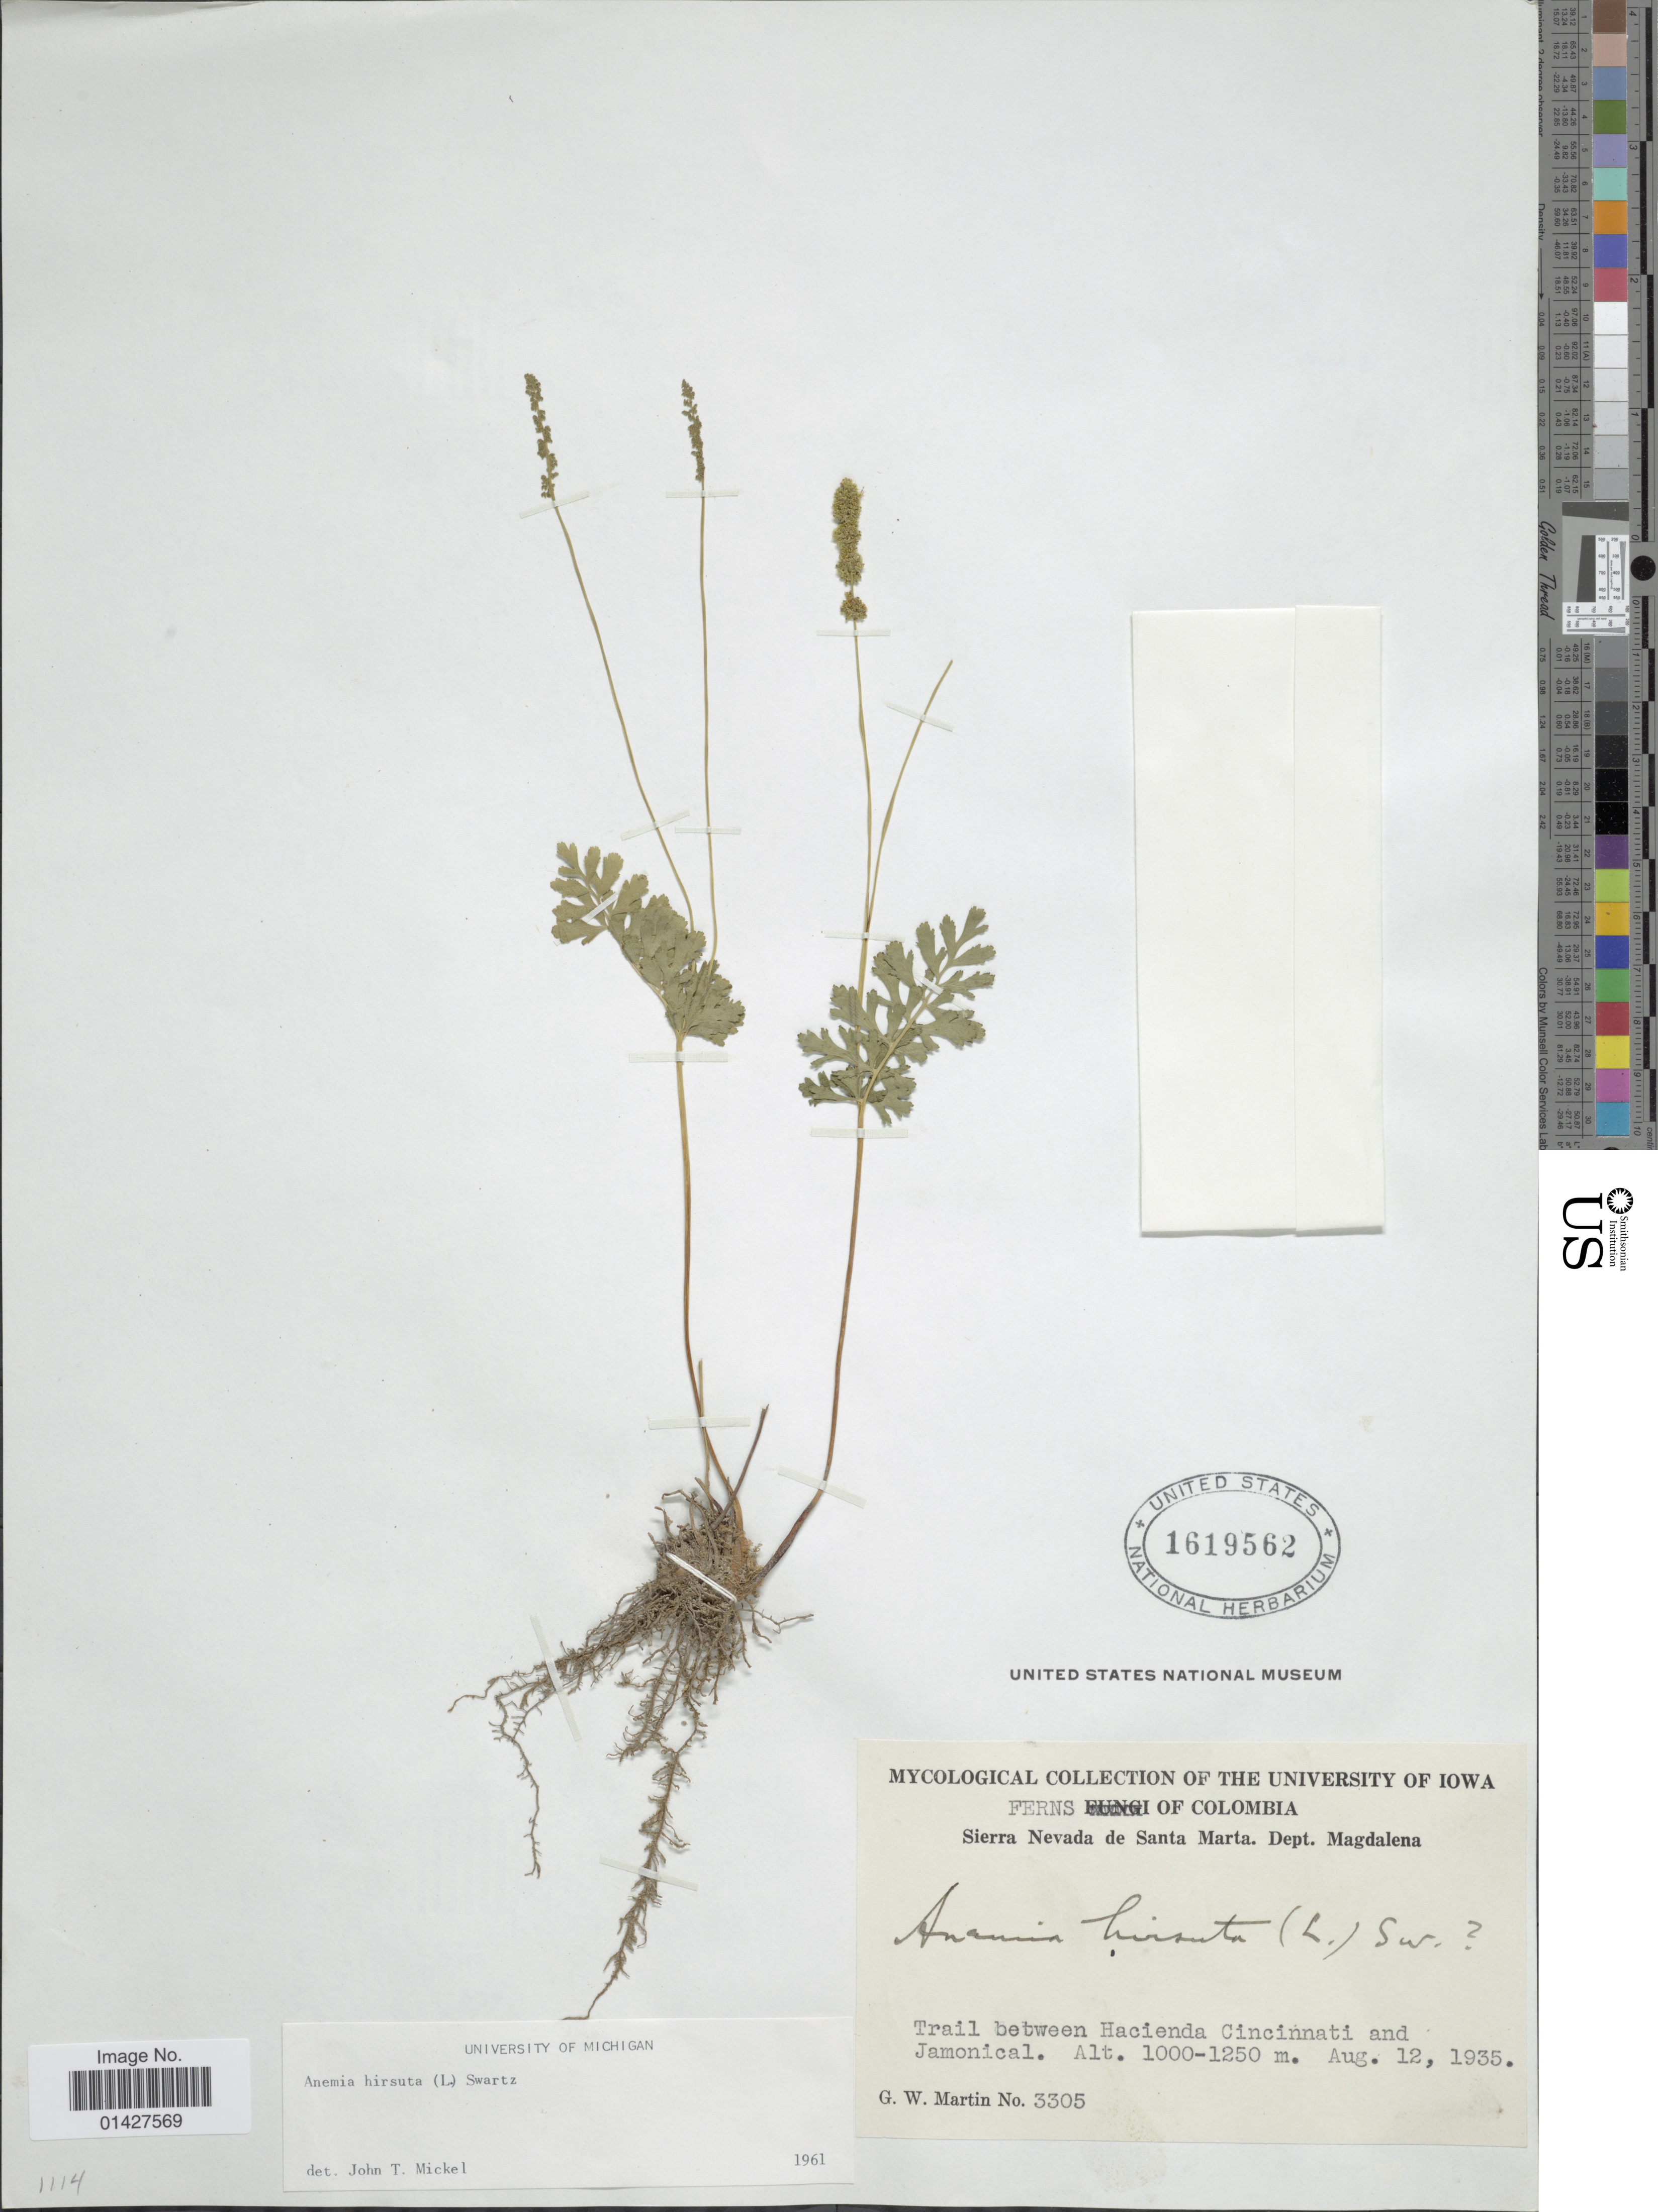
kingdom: Plantae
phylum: Tracheophyta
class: Polypodiopsida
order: Schizaeales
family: Anemiaceae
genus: Anemia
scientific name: Anemia hirsuta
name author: (L.) Sw.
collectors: G. W. Martin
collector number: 3305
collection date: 1935-08-12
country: Colombia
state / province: Magdalena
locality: Sierra Nevada de Santa Marta. dept. Magdalena. Trail between Hacienda Cincinnati and Jamonical.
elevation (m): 1000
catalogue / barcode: US 1619562